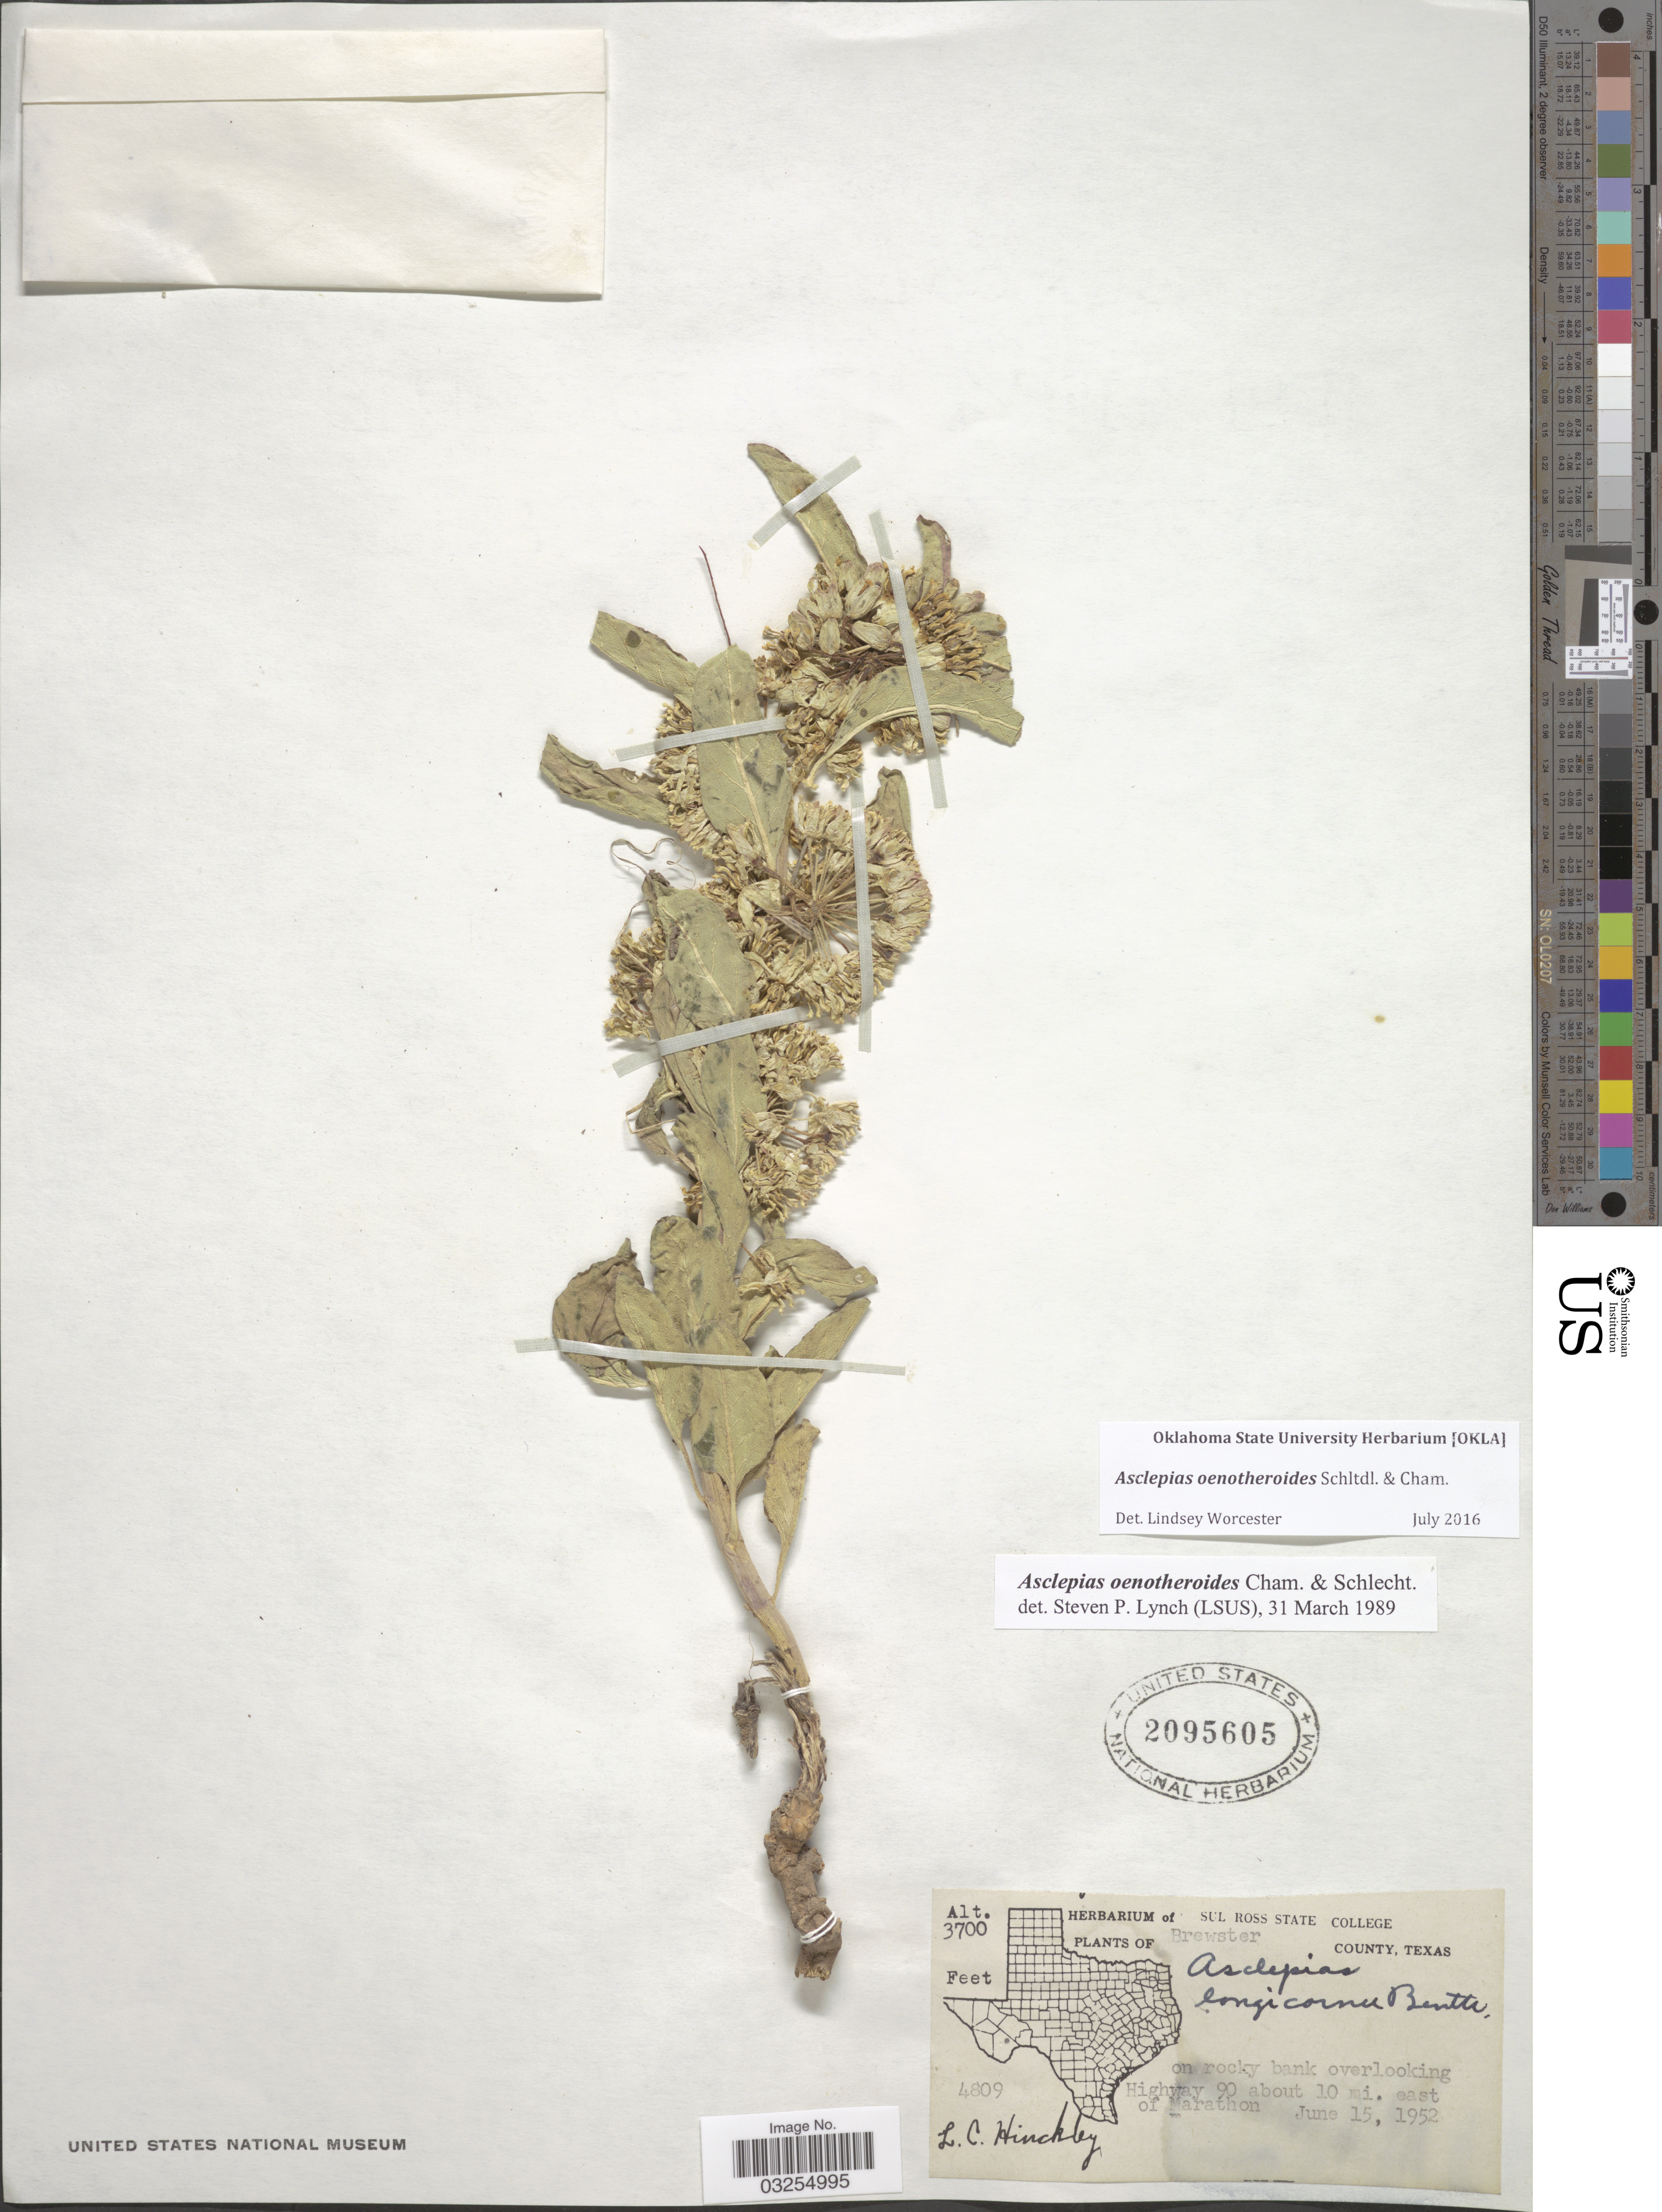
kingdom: Plantae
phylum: Tracheophyta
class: Magnoliopsida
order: Gentianales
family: Apocynaceae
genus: Asclepias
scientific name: Asclepias oenotheroides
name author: Schltdl. & Cham.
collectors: L. Hinckley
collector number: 4809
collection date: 1952-06-15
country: United States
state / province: Texas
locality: Brewster County. On rocky bank overlooking Highway 90 about 10 mi. east of Marathon.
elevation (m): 1128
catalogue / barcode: US 2095605